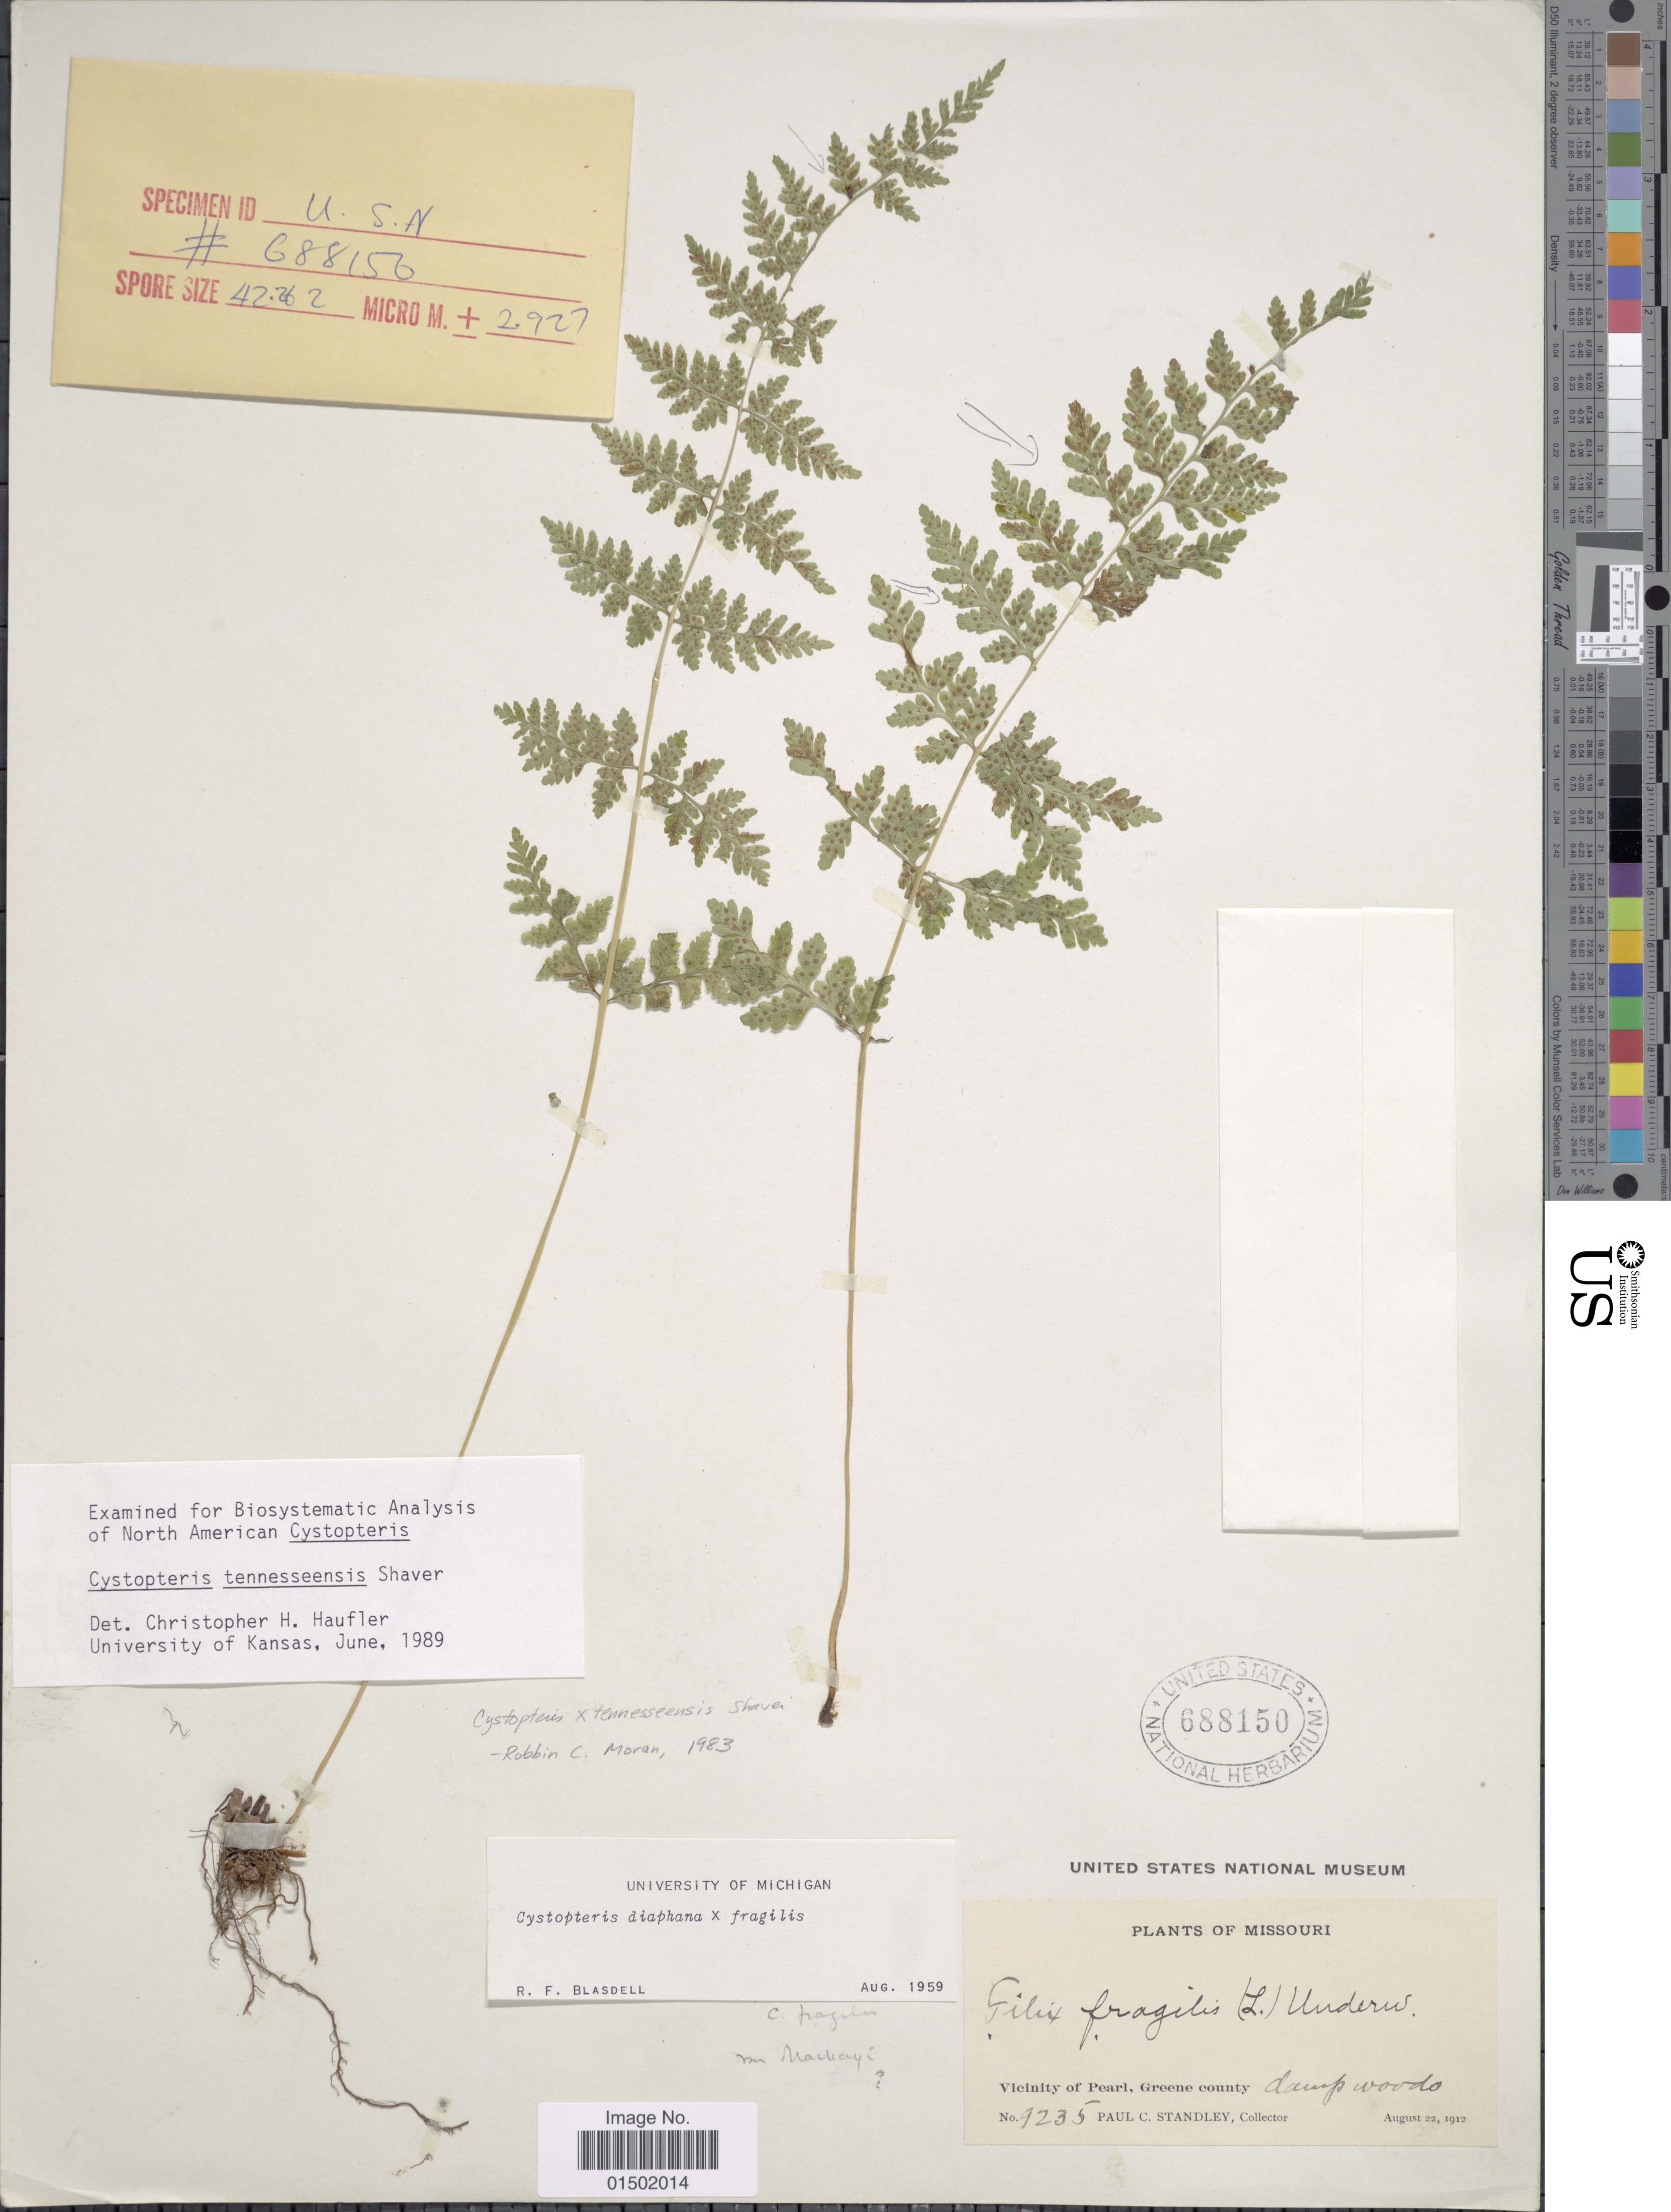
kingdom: Plantae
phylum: Tracheophyta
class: Polypodiopsida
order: Polypodiales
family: Cystopteridaceae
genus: Cystopteris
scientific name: Cystopteris tennesseensis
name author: Shaver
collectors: P. C. Standley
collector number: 9235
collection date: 1912-08-22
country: United States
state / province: Missouri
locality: Vicinity of Pearl, Greene County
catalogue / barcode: US 688150